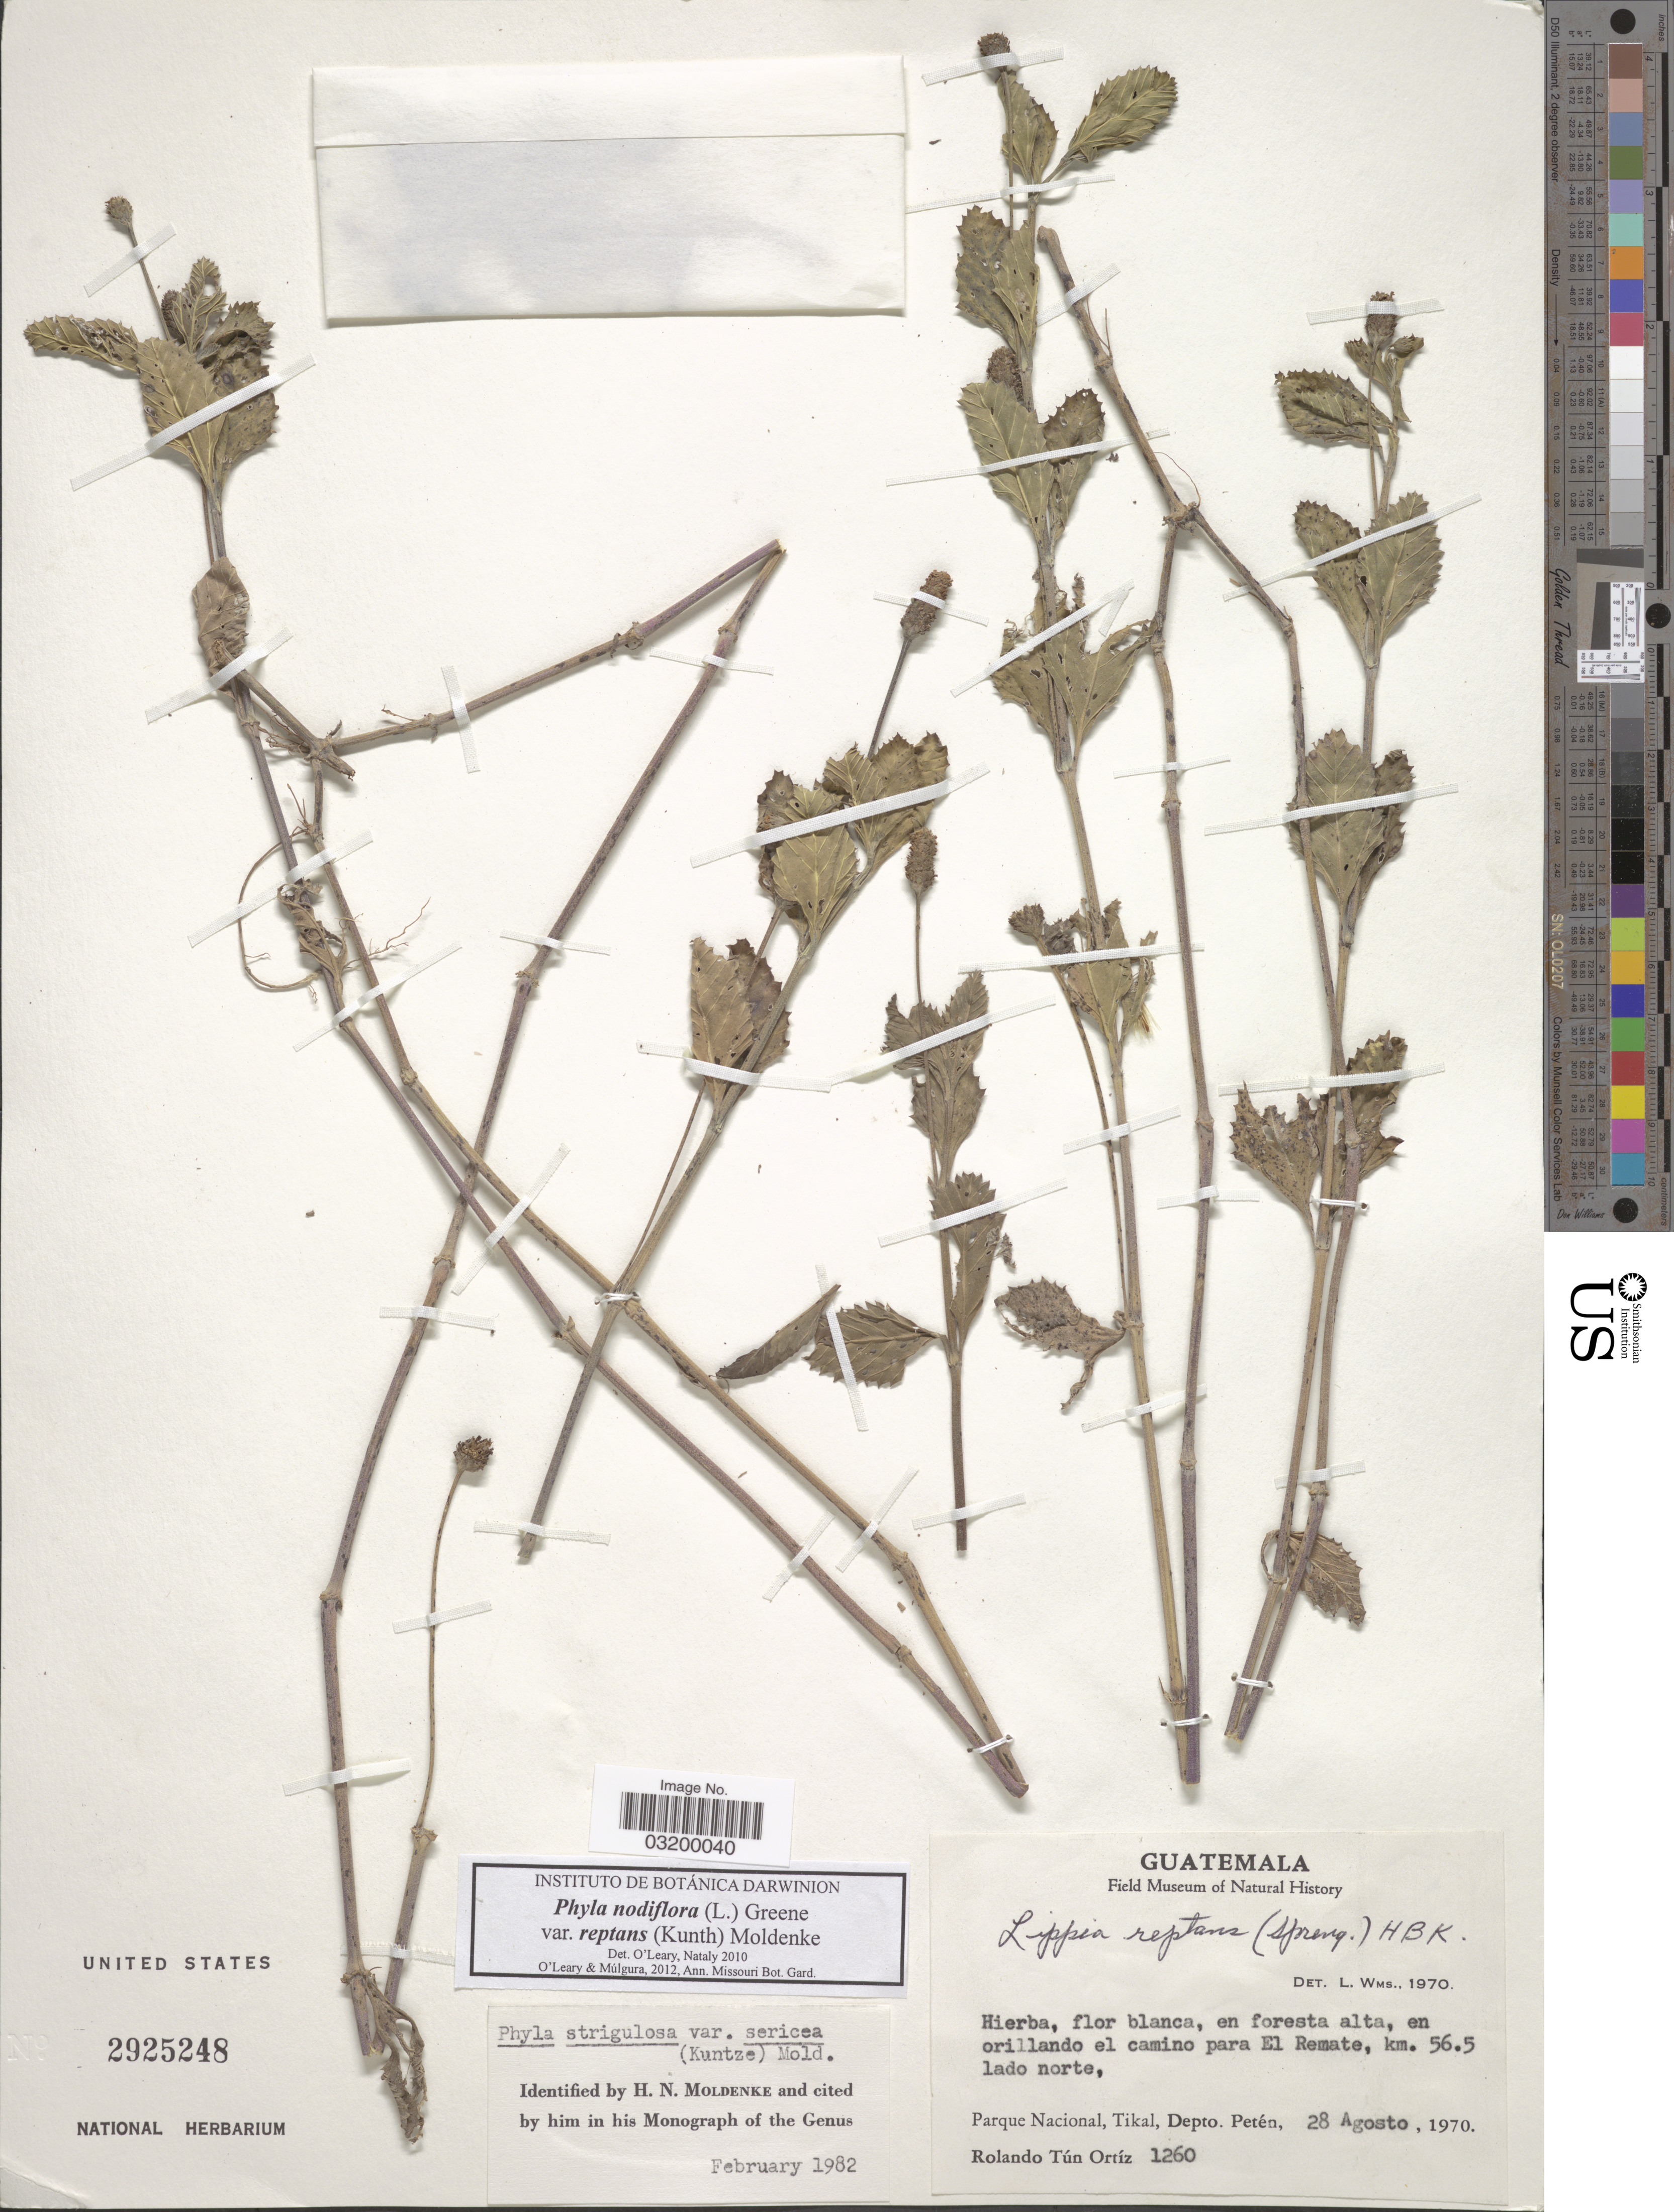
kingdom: Plantae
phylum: Tracheophyta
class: Magnoliopsida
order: Lamiales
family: Verbenaceae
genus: Phyla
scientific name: Phyla nodiflora var. reptans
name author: (Kunth) Moldenke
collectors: R. T. Ortíz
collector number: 1260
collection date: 1970-08-28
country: Guatemala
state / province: El Petén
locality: En orillando el camino para El Remate, km. 56.5 lado norte, Parque Nacional, Tikal, Depto. Petén.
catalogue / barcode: US 2925248